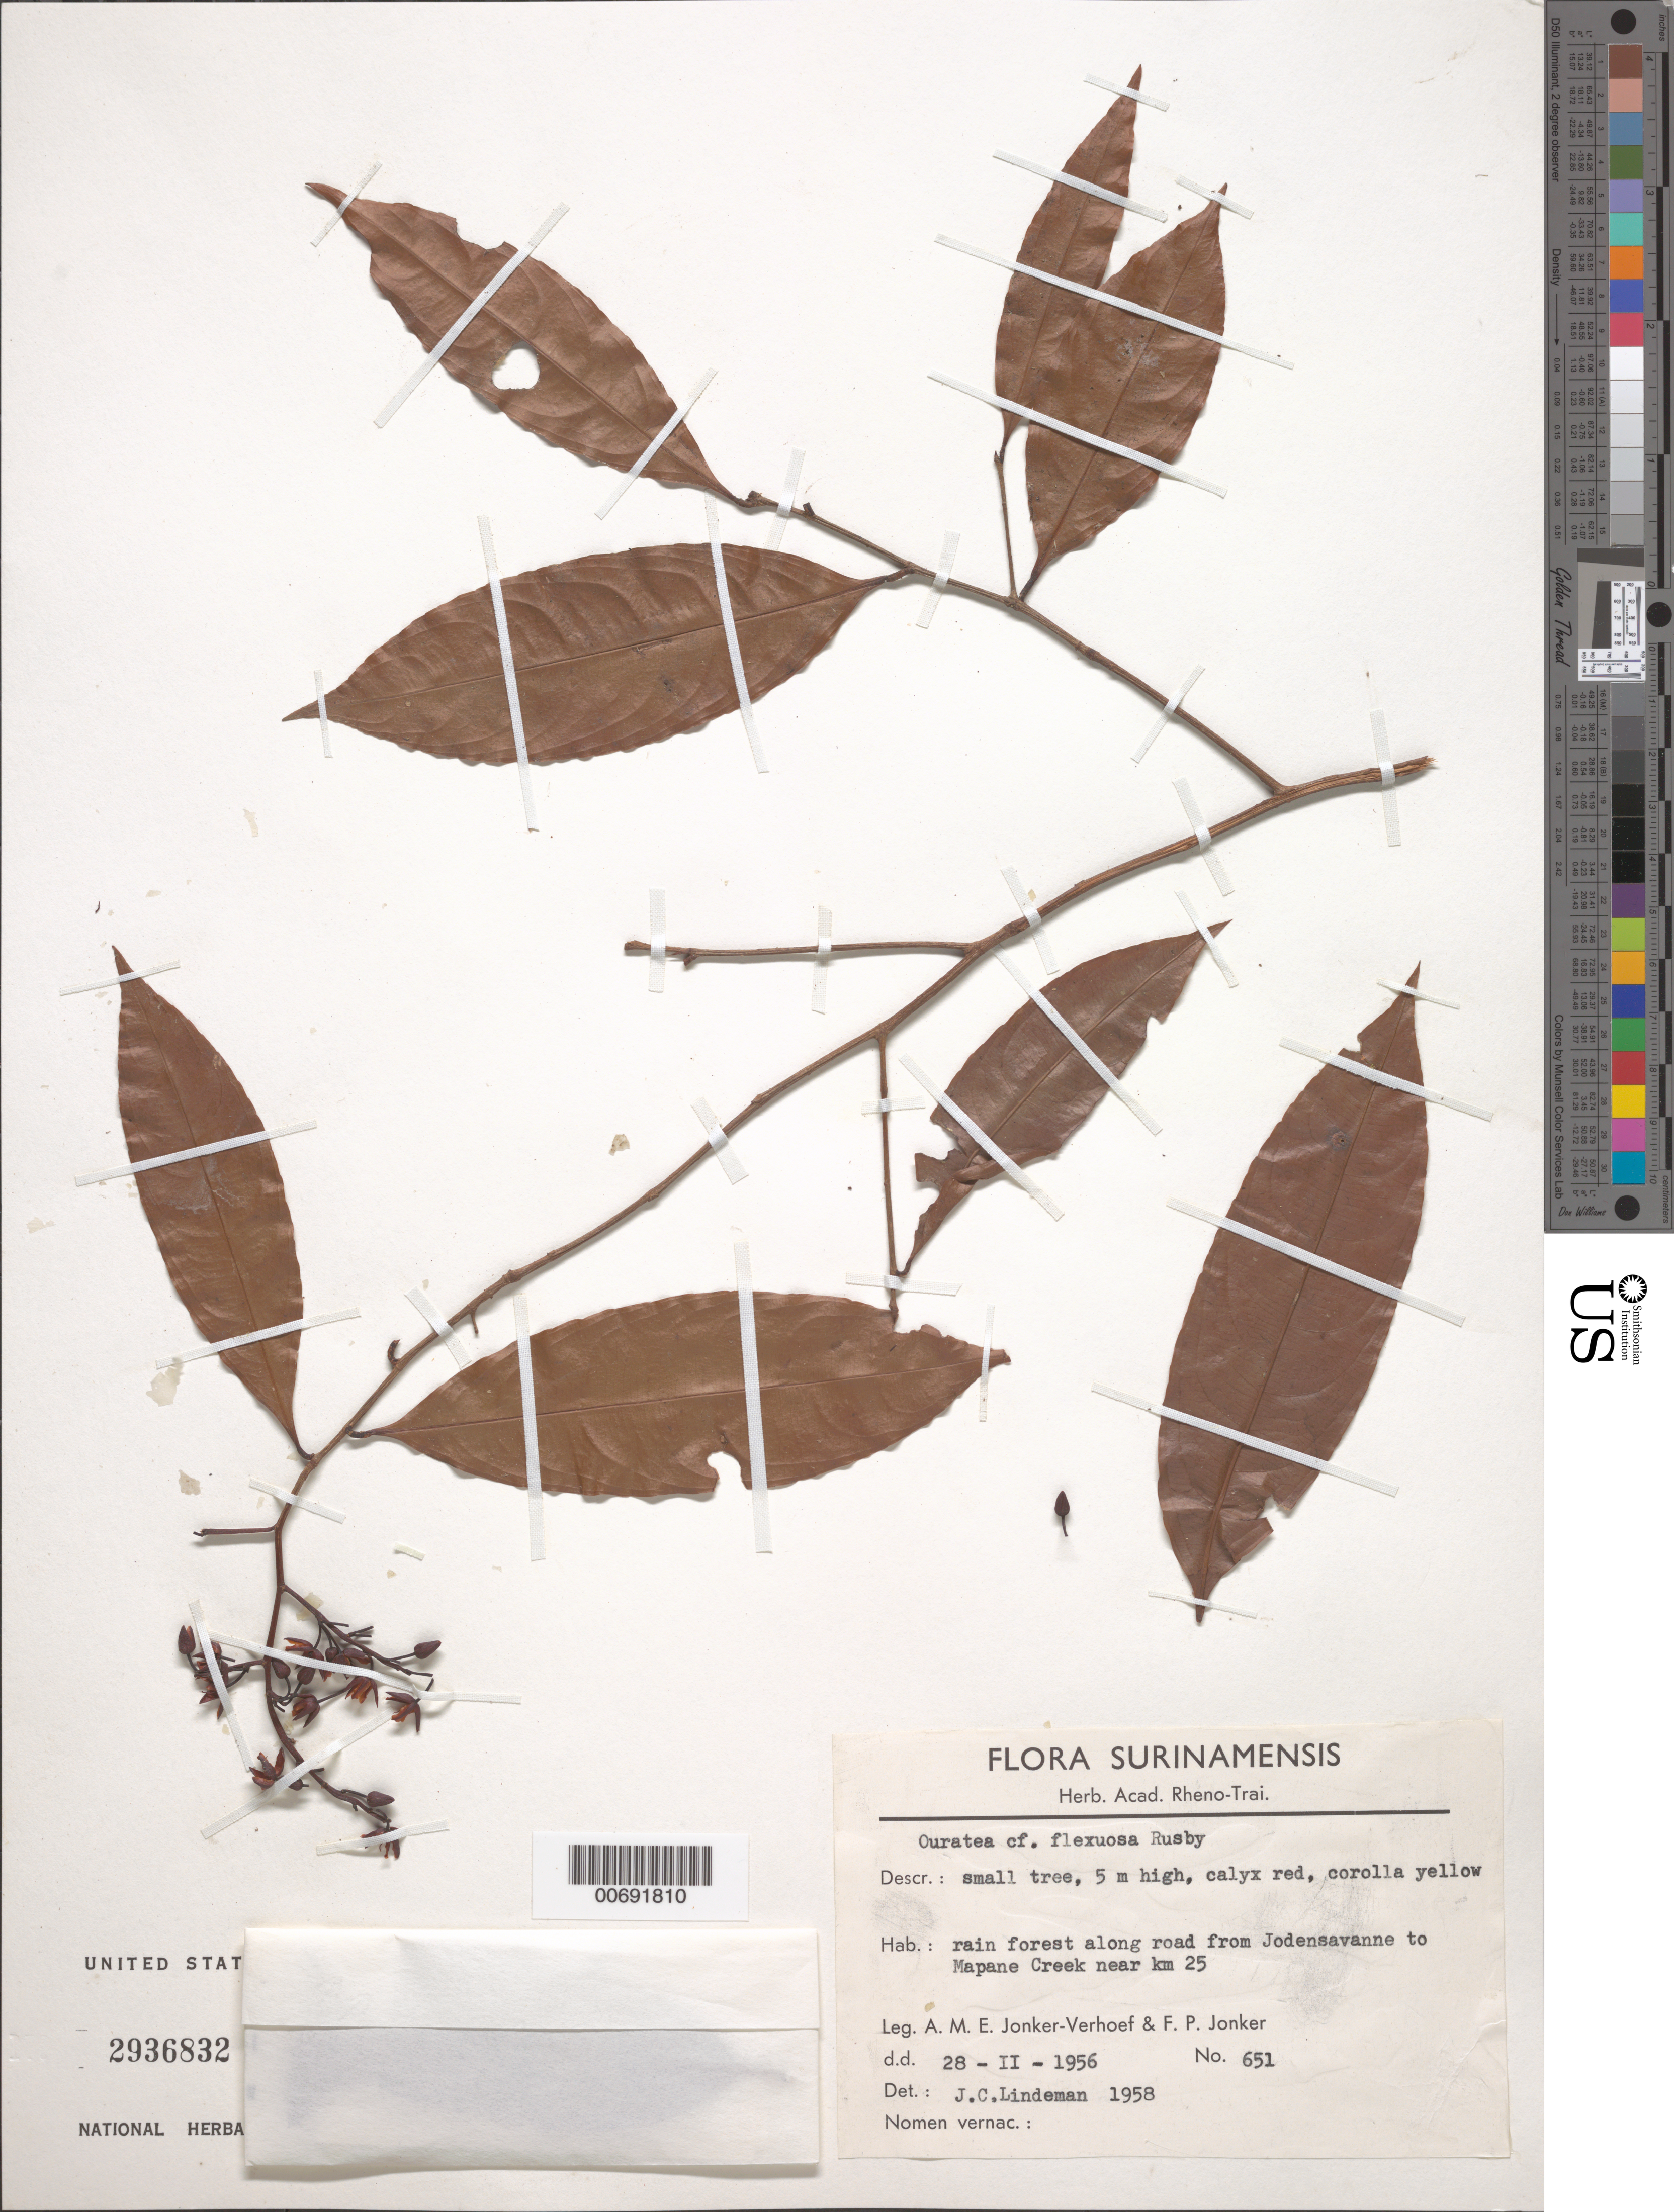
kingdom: Plantae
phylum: Tracheophyta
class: Magnoliopsida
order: Malpighiales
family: Ochnaceae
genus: Ouratea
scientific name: Ouratea flexuosa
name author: Rusby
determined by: Lindeman, J. C.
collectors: A. M. Jonker & F. P. Jonker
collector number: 651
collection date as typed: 28-Feb-56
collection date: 1956-02-28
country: Suriname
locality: Jodensavanne to Mapane Creek, near km 25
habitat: Rain forest along road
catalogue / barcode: US 2936832